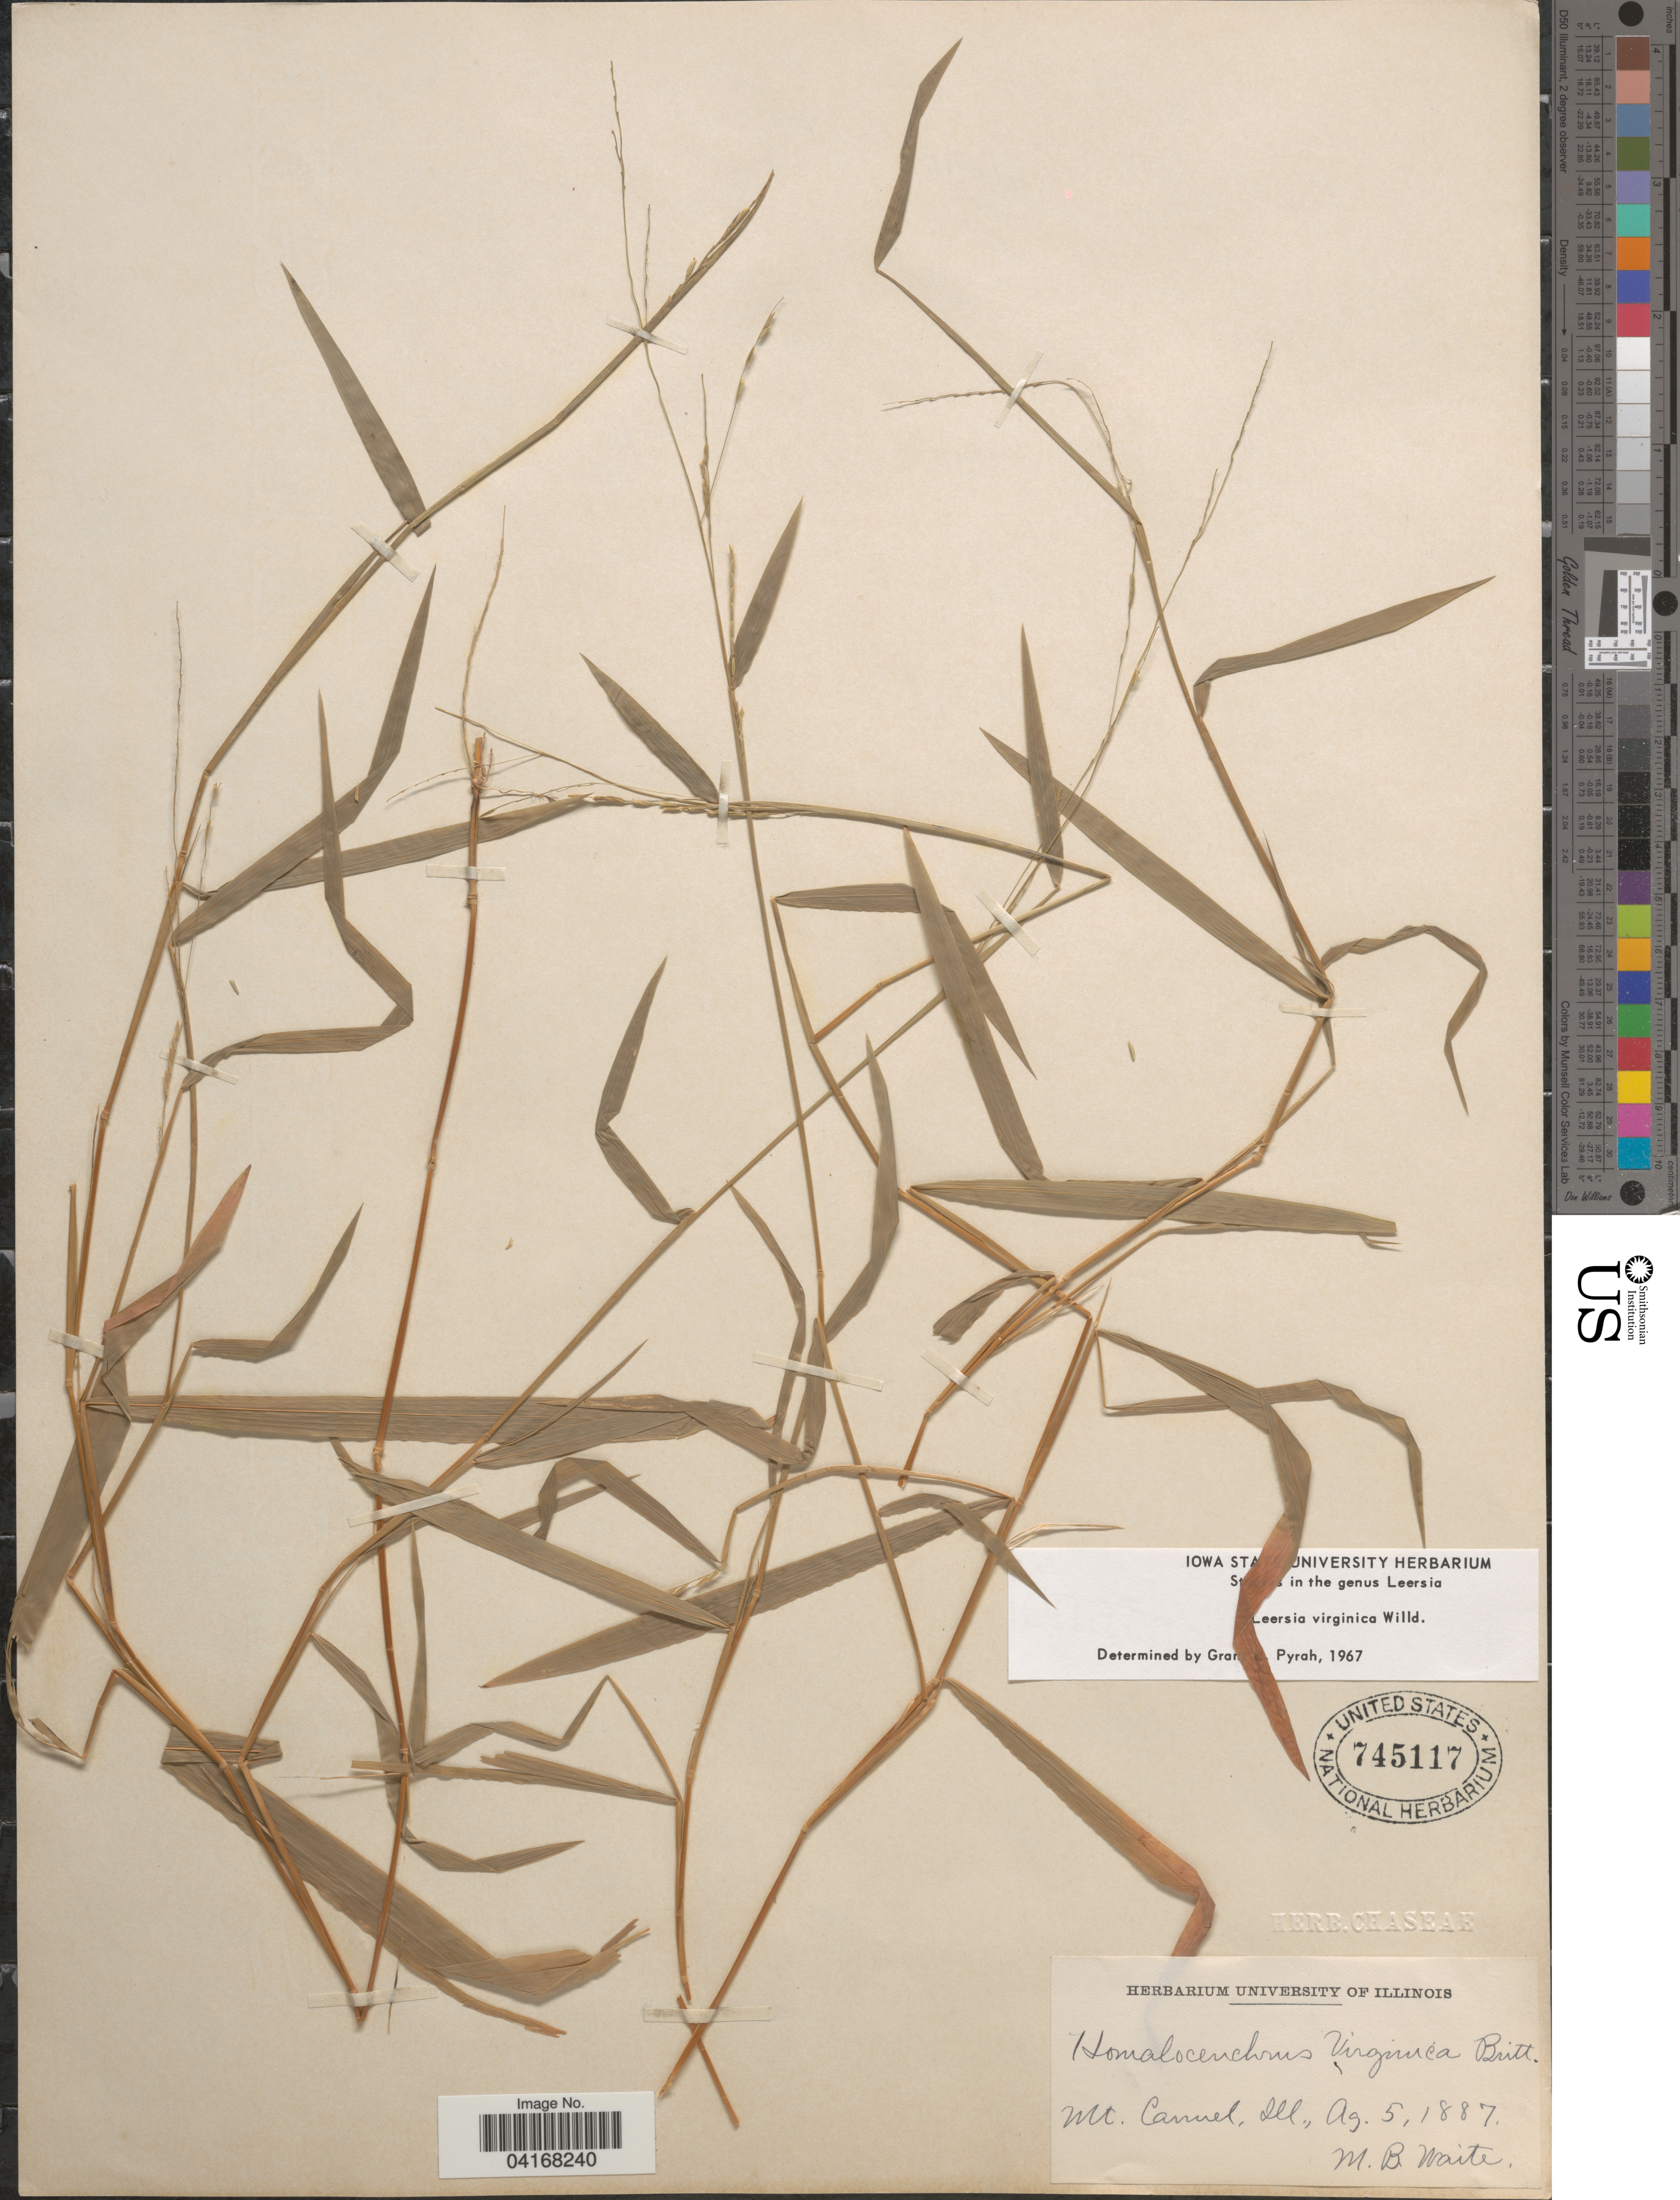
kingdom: Plantae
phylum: Tracheophyta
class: Liliopsida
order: Poales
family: Poaceae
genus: Leersia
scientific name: Leersia virginica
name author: Willd.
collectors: M. B. Waite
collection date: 1887-08-05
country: United States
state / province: Illinois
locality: Mt. Carmel.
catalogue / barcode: US 745117